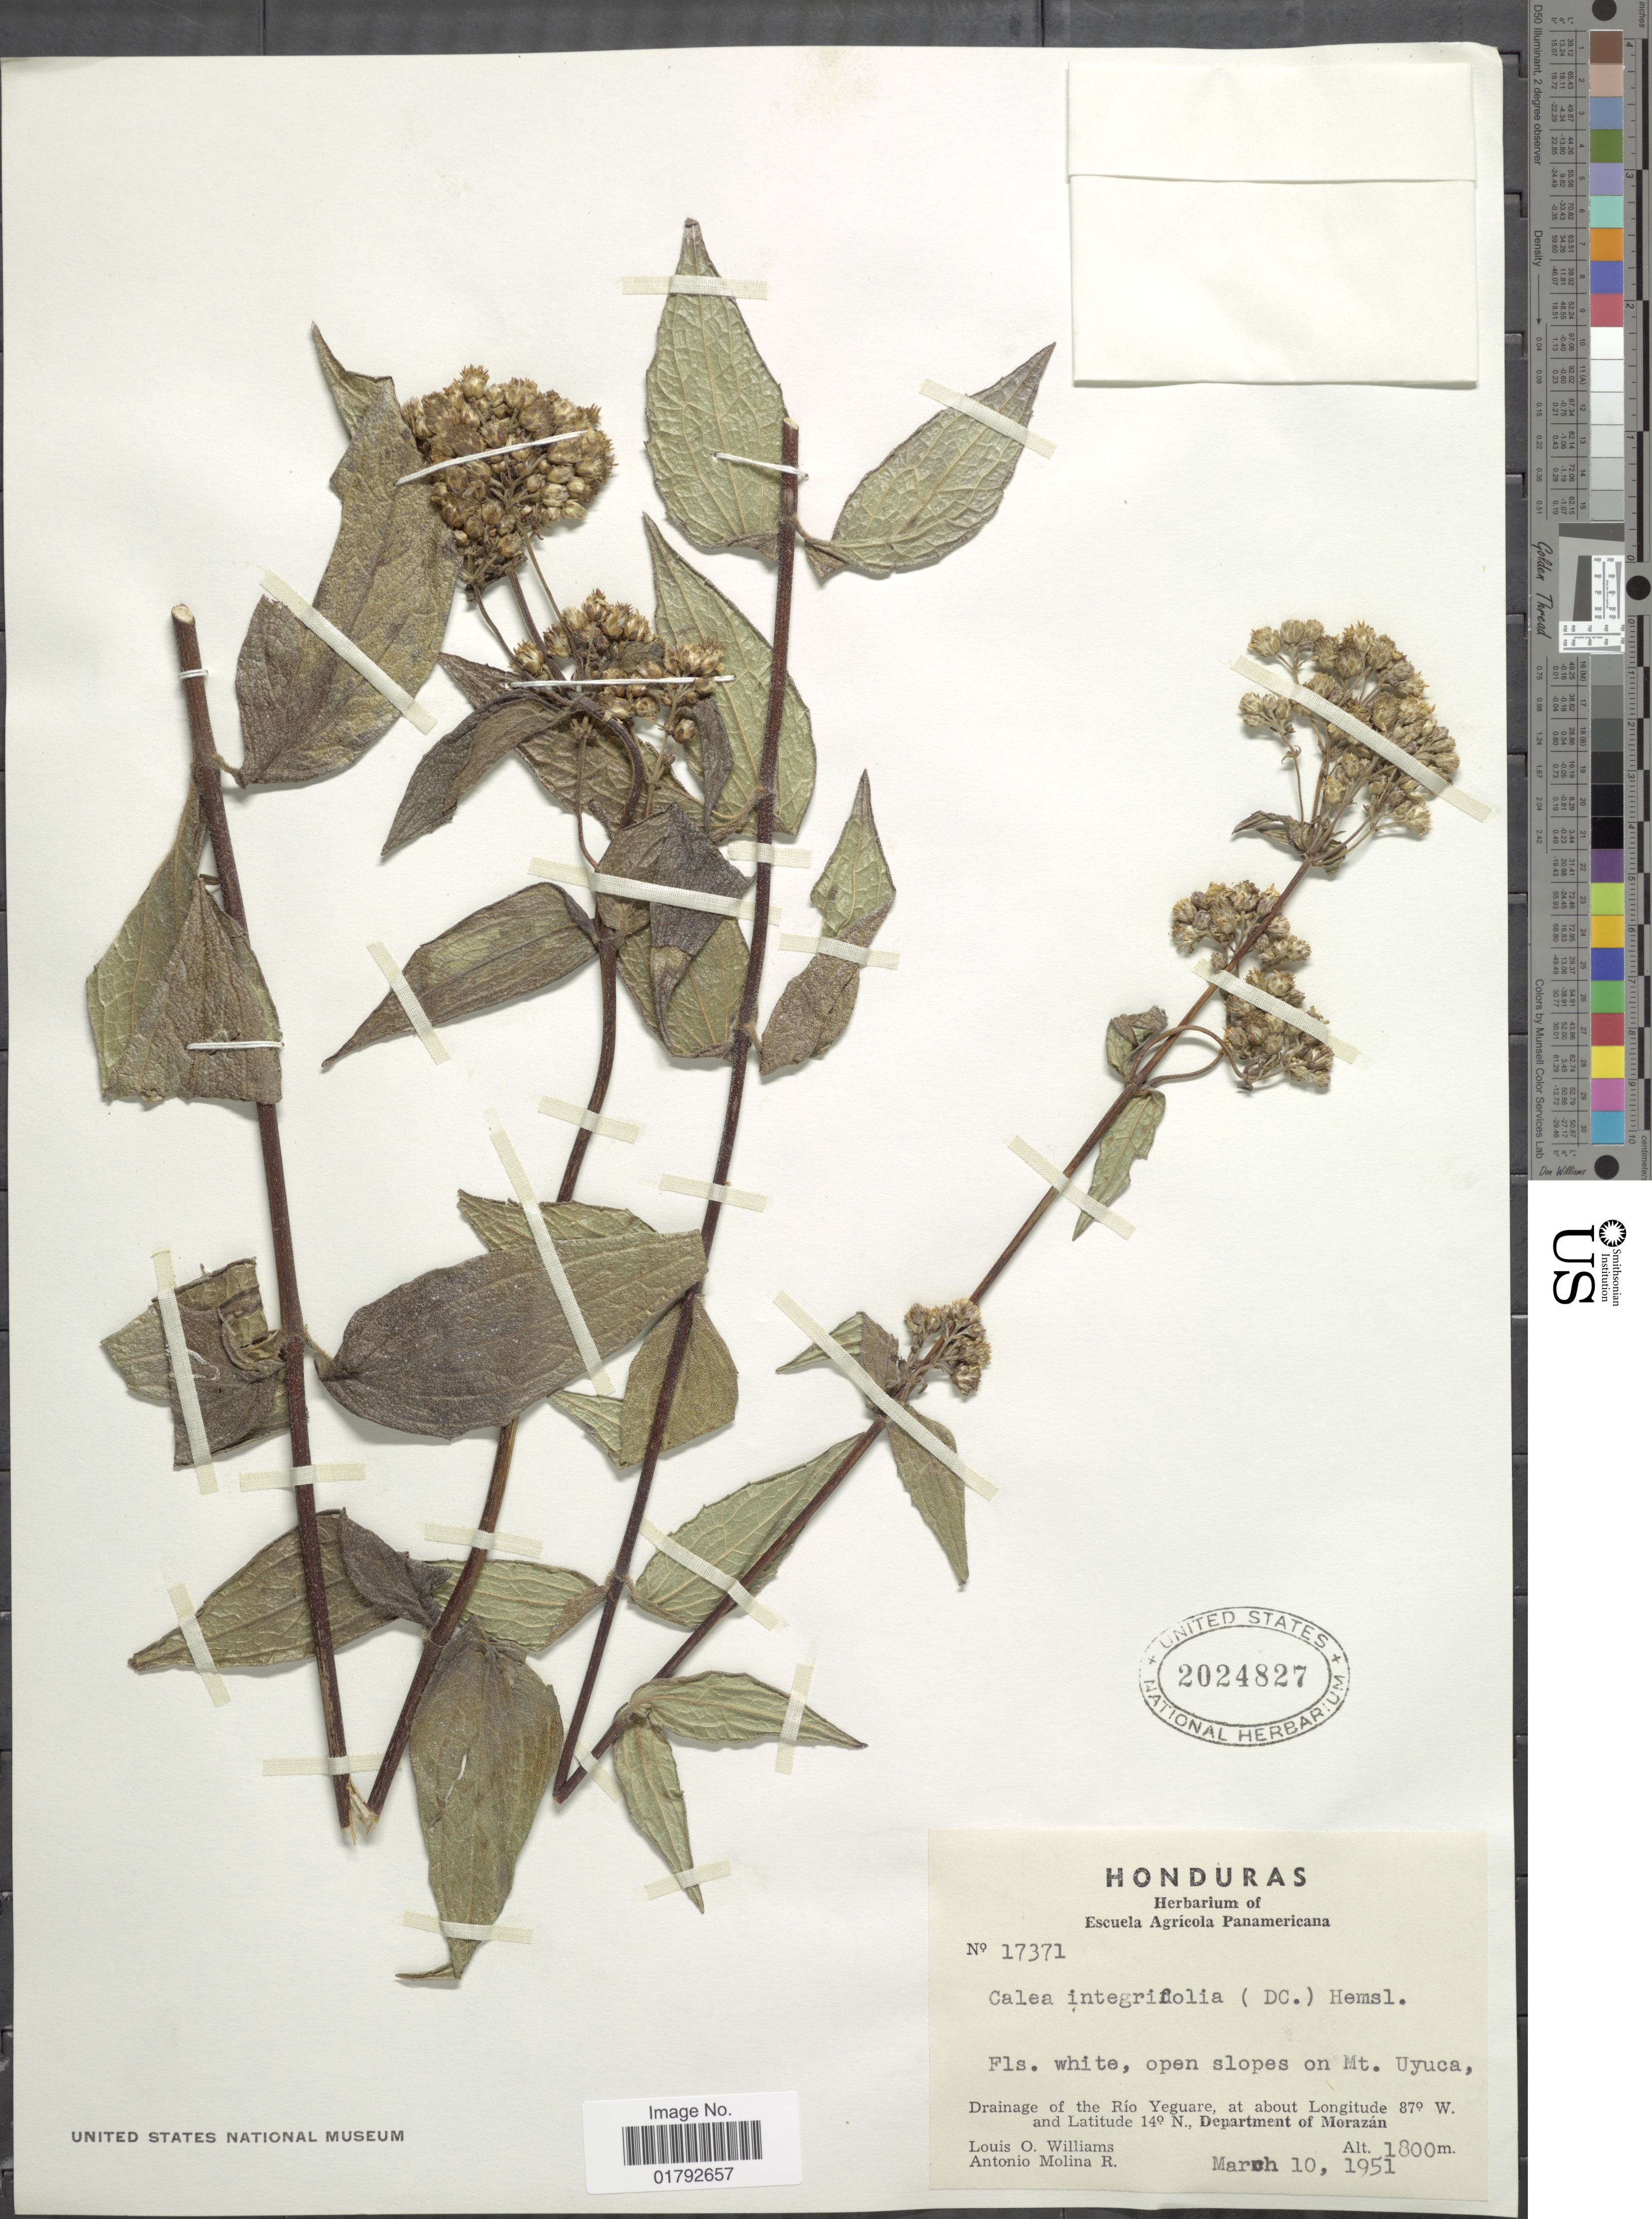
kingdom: Plantae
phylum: Tracheophyta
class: Magnoliopsida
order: Asterales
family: Asteraceae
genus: Alloispermum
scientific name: Alloispermum integrifolium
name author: (DC.) H. Rob.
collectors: L. O. Williams & A. Molina R.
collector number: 17371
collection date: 1951-03-10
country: Honduras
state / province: Fco. Morazán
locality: Drainage of the Rio Yeguare, Department of Morazan.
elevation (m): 1800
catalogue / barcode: US 2024827